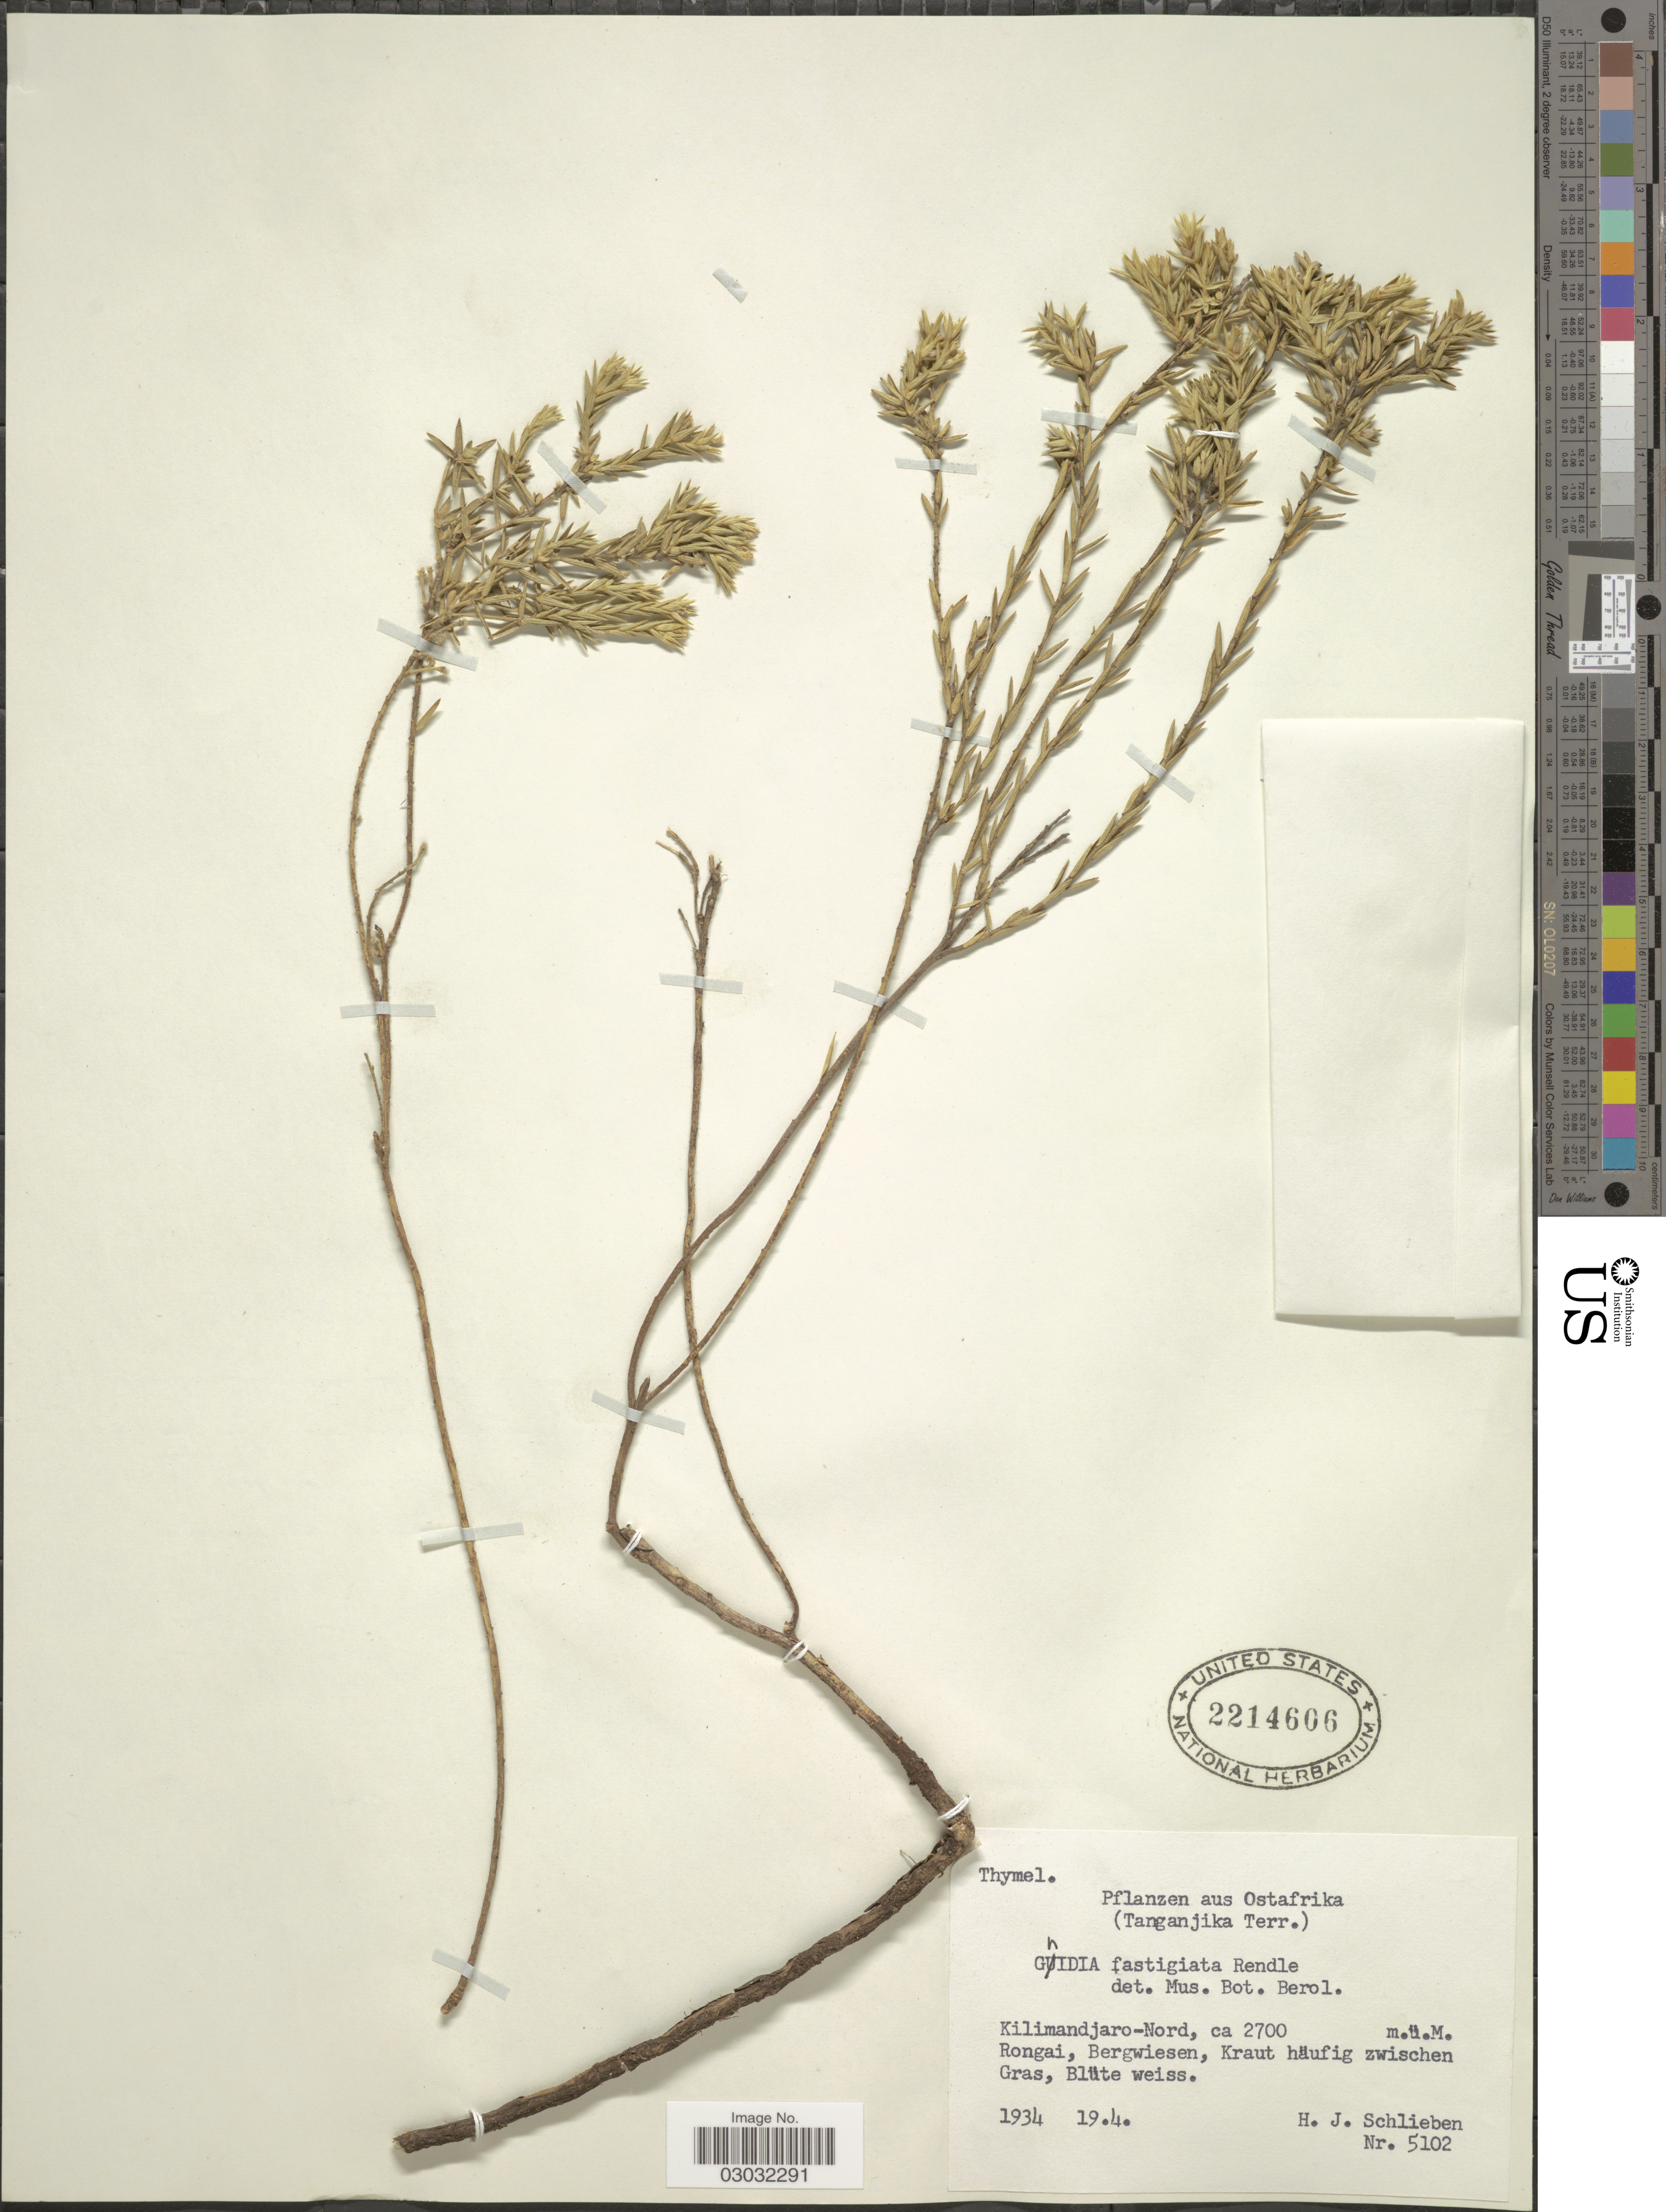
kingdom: Plantae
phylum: Tracheophyta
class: Magnoliopsida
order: Malvales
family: Thymelaeaceae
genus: Gnidia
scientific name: Gnidia fastigiata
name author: Rendle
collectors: H. J. Schlieben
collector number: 5102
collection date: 1934-04-19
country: Tanzania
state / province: Kilimanjaro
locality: Ostafrika (Tanganjika Terr.) Kilimandjaro-Nord. Rongai.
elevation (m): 2700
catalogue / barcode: US 2214606